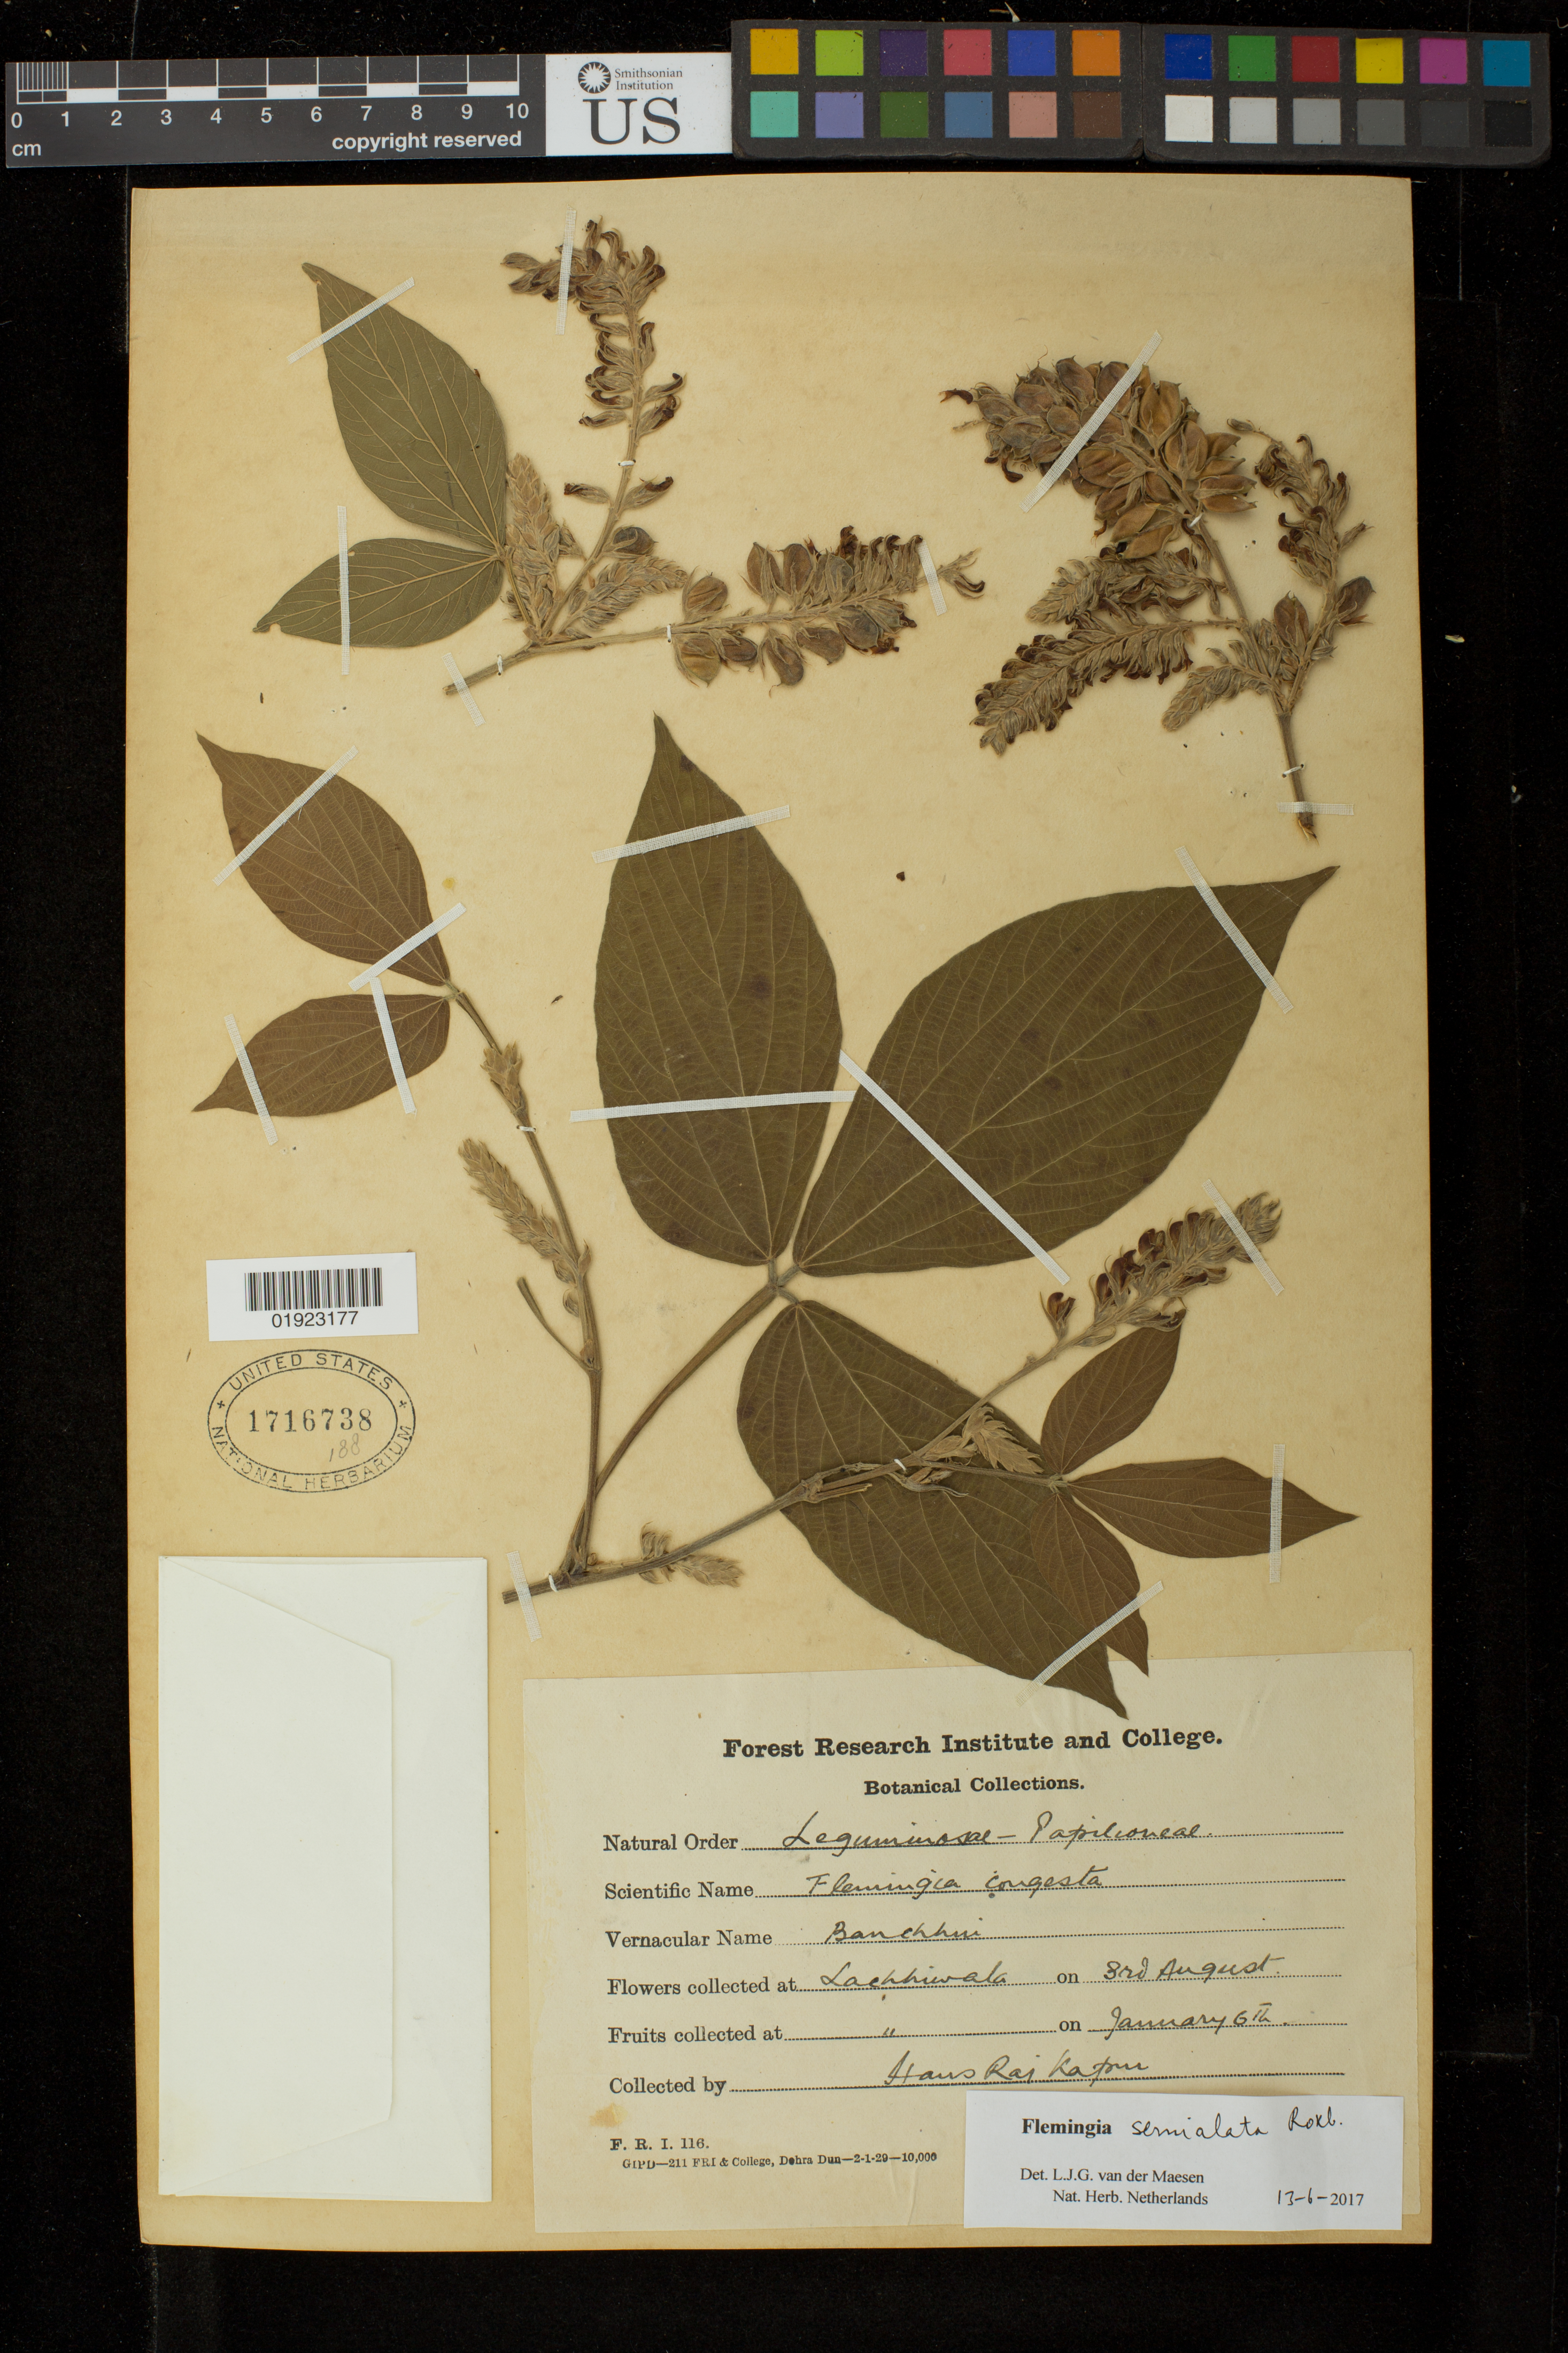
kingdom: Plantae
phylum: Tracheophyta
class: Magnoliopsida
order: Fabales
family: Fabaceae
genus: Flemingia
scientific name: Flemingia semialata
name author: Roxb.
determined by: van der Maesen, L.J.G.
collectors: Forest Research Institute - Dehra Dun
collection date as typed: flowers collected on 3rd august. fruits collected on january 6th. 1929.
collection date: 1929-01-06,1929-08-03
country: India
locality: Lacchiwala.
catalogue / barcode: US 1716738